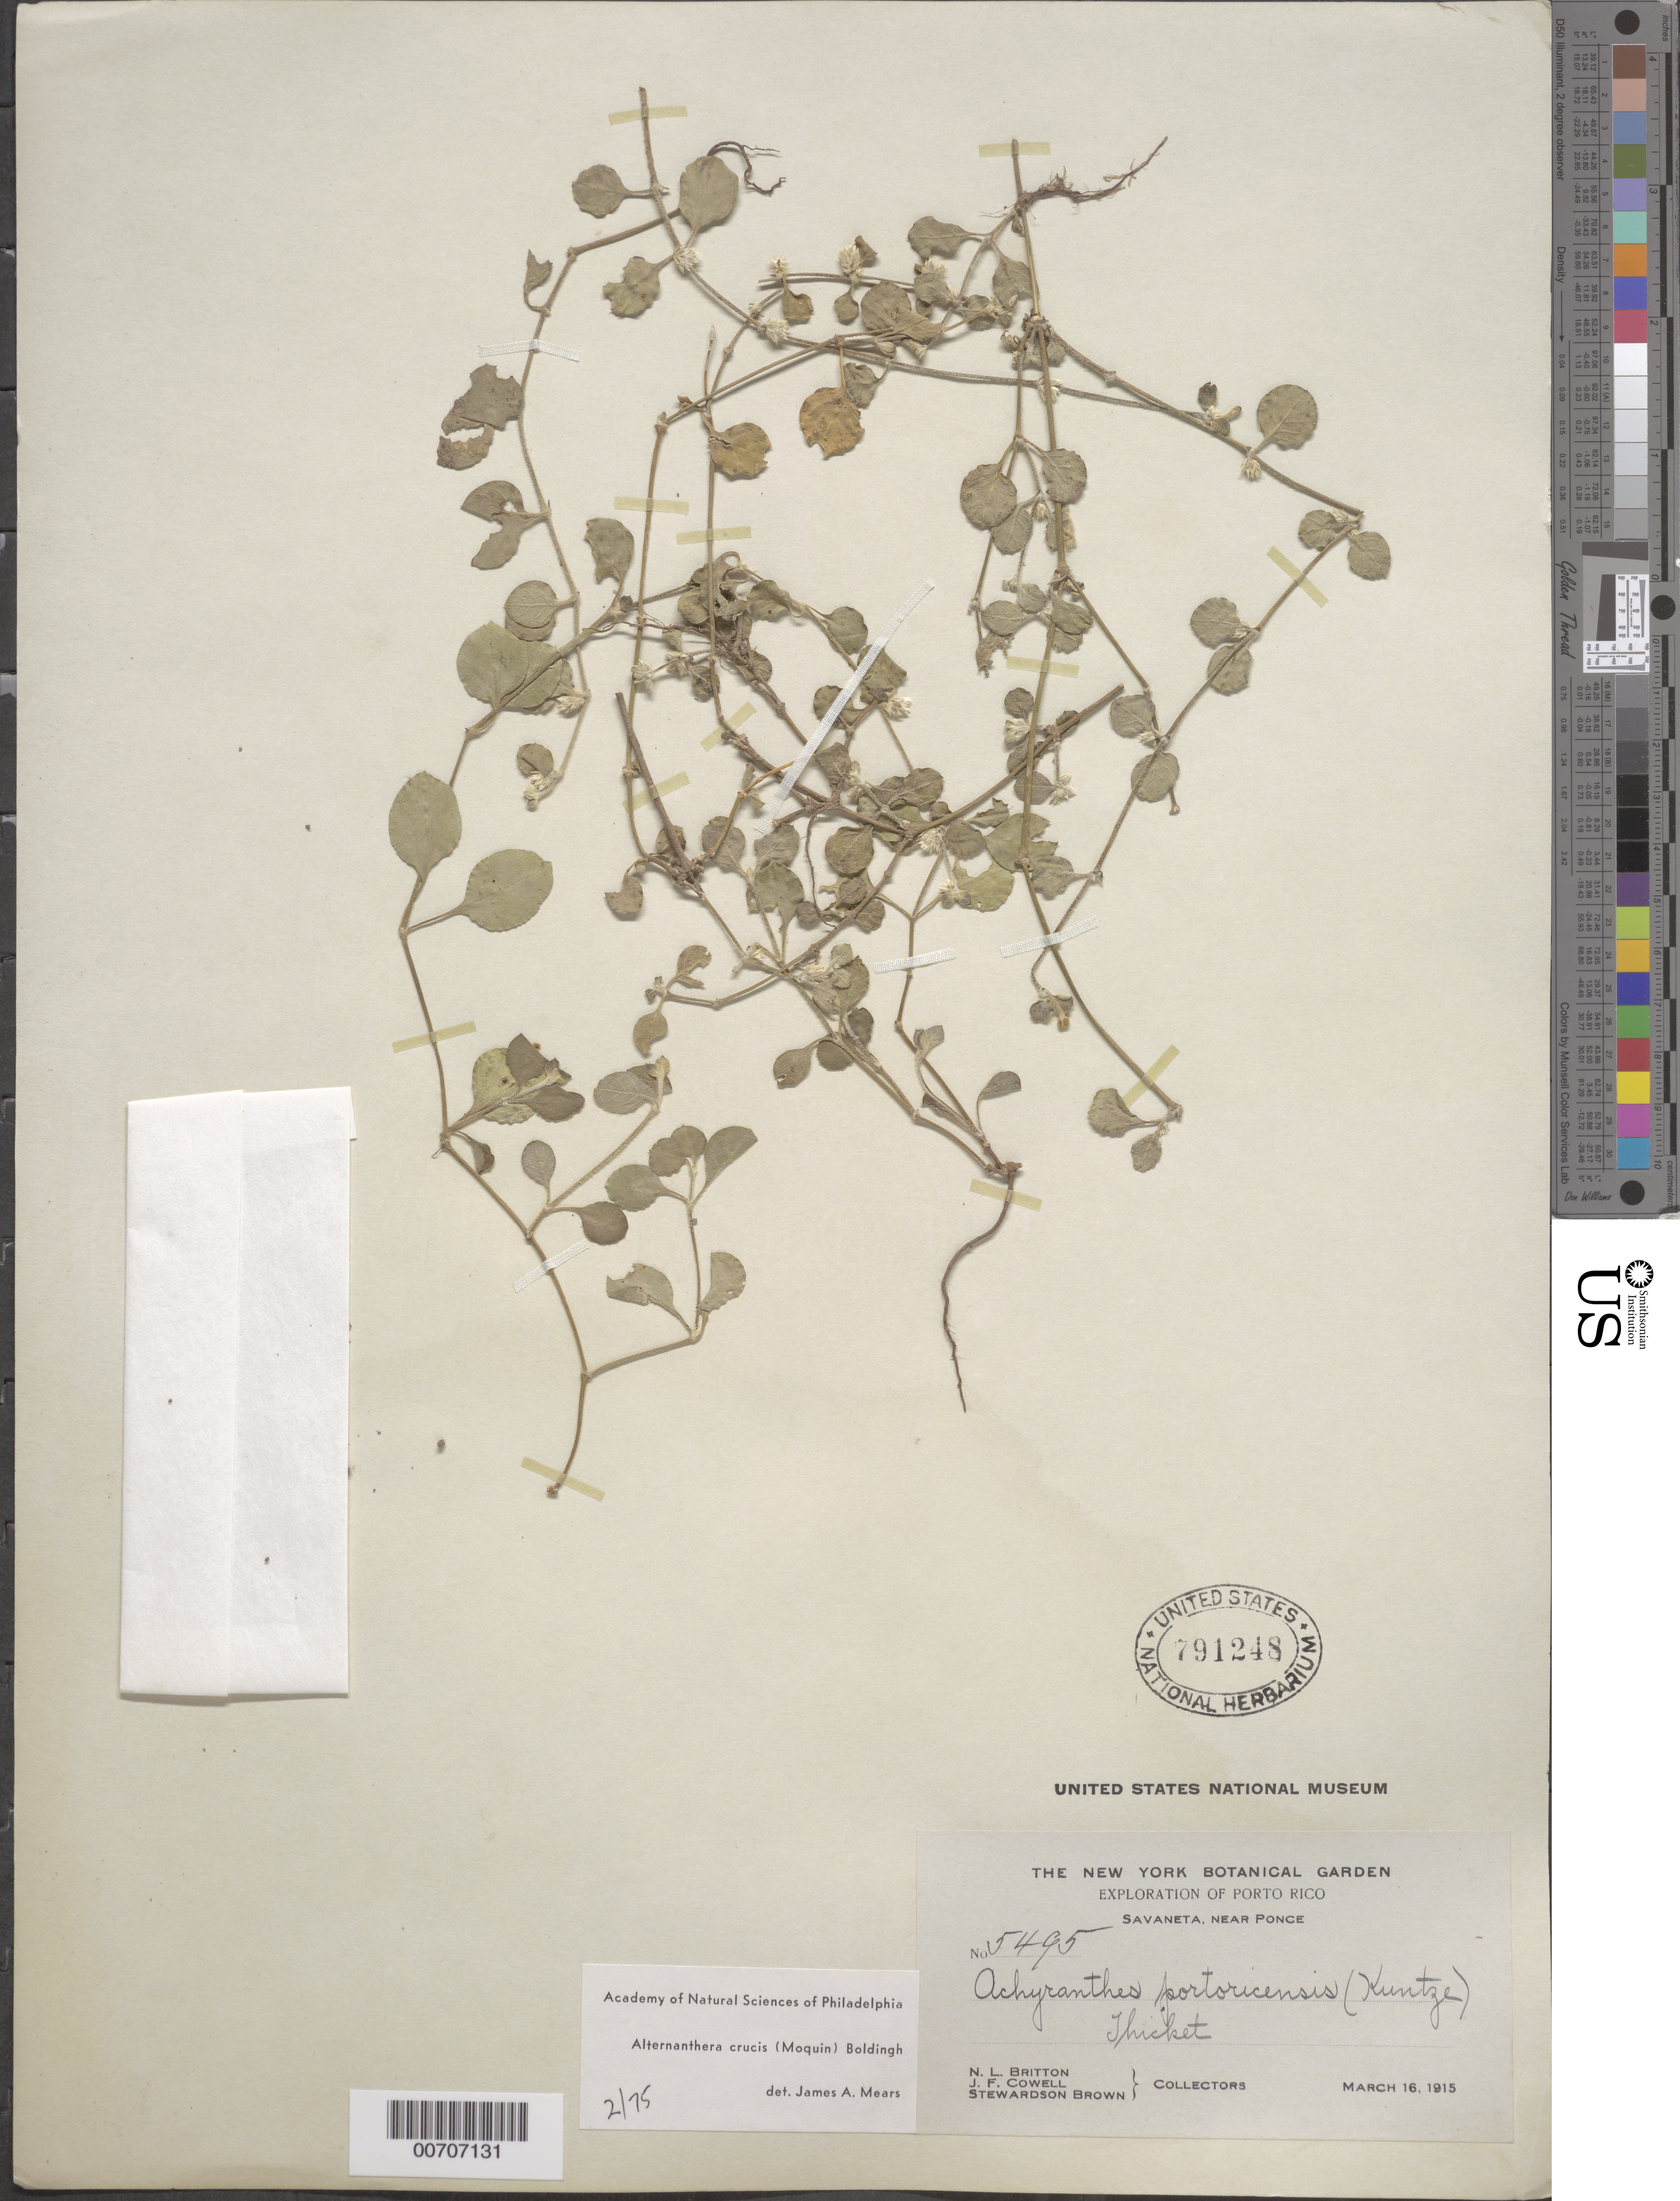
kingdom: Plantae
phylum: Tracheophyta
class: Magnoliopsida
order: Caryophyllales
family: Amaranthaceae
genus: Alternanthera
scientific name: Alternanthera crucis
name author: (Moq.) Bold.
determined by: Mears, J. A., (PH), Academy of Natural Sciences of Philadelphia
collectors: N. Britton, J. F. Cowell & S. Brown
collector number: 5495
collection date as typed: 16 Mar 1915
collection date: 1915-03-16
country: Puerto Rico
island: Greater Antilles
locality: Savaneta, near Ponce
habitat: Thicket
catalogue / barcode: US 791248